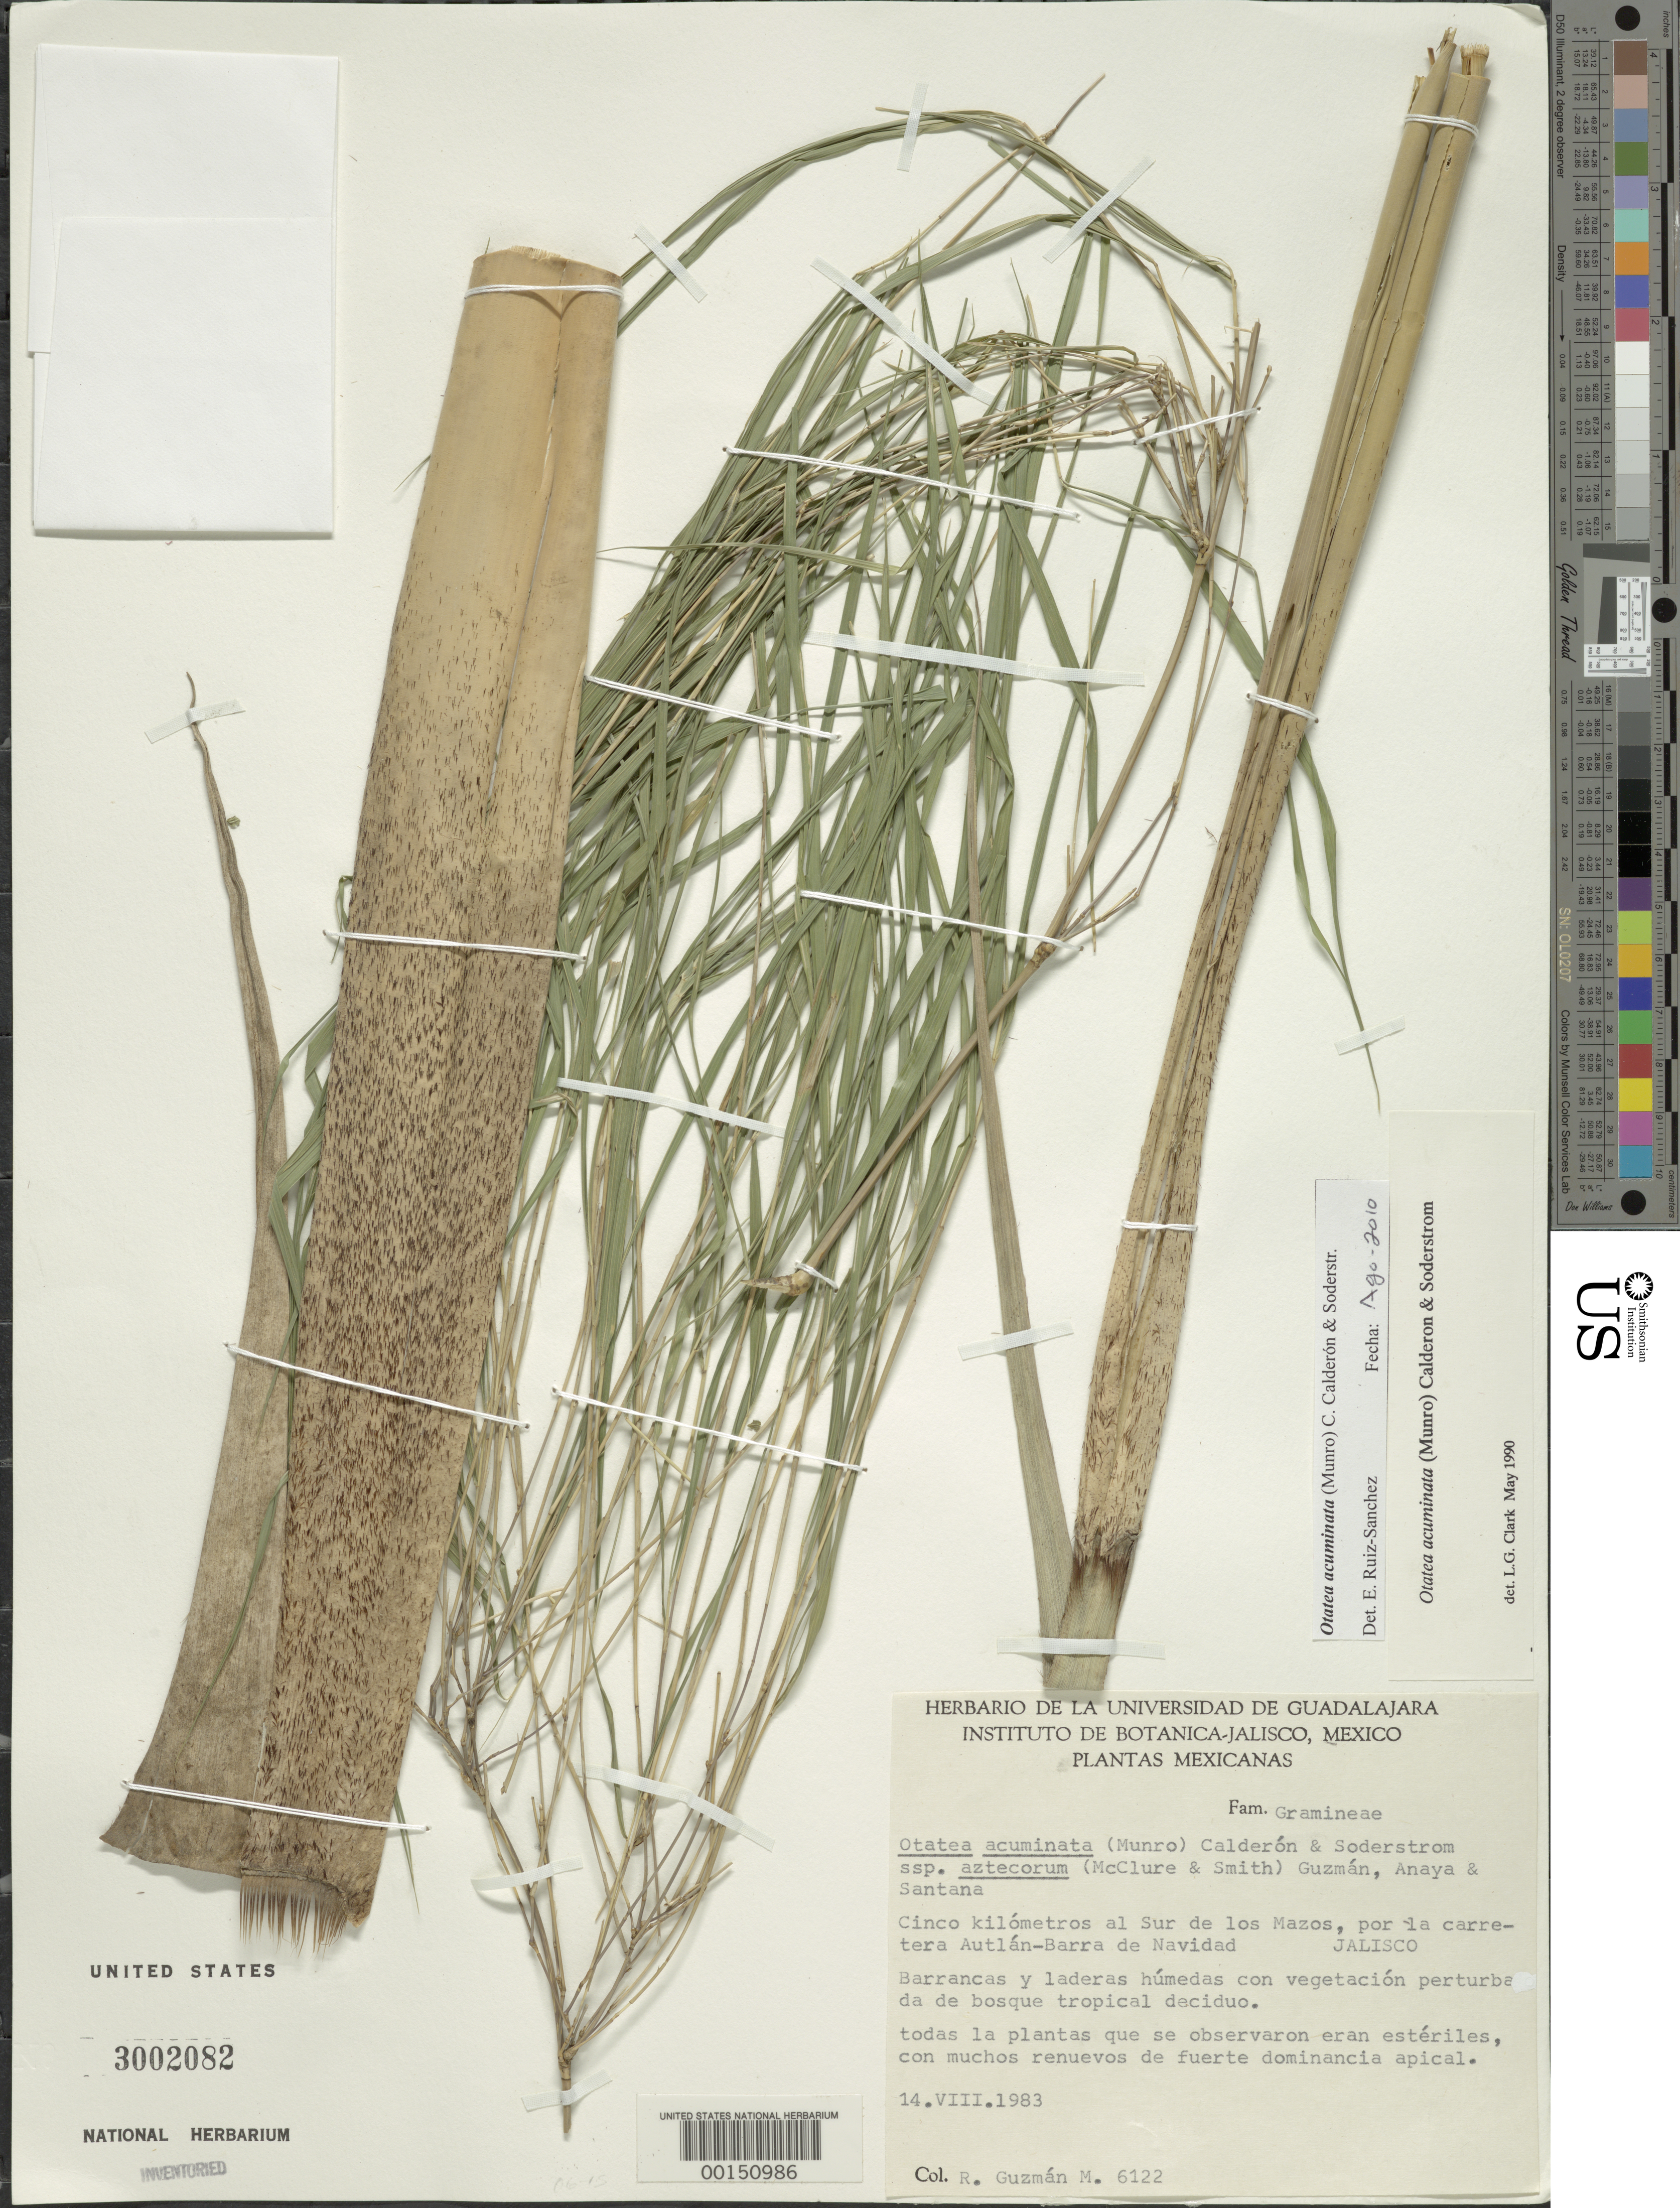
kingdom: Plantae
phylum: Tracheophyta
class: Liliopsida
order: Poales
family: Poaceae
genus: Otatea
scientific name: Otatea acuminata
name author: (Munro) C. E. Calderón & Soderstr.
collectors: R. Guzman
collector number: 6122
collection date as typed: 14 Aug 1983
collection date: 1983-08-14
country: Mexico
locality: E of Monserrat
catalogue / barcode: US 3002082